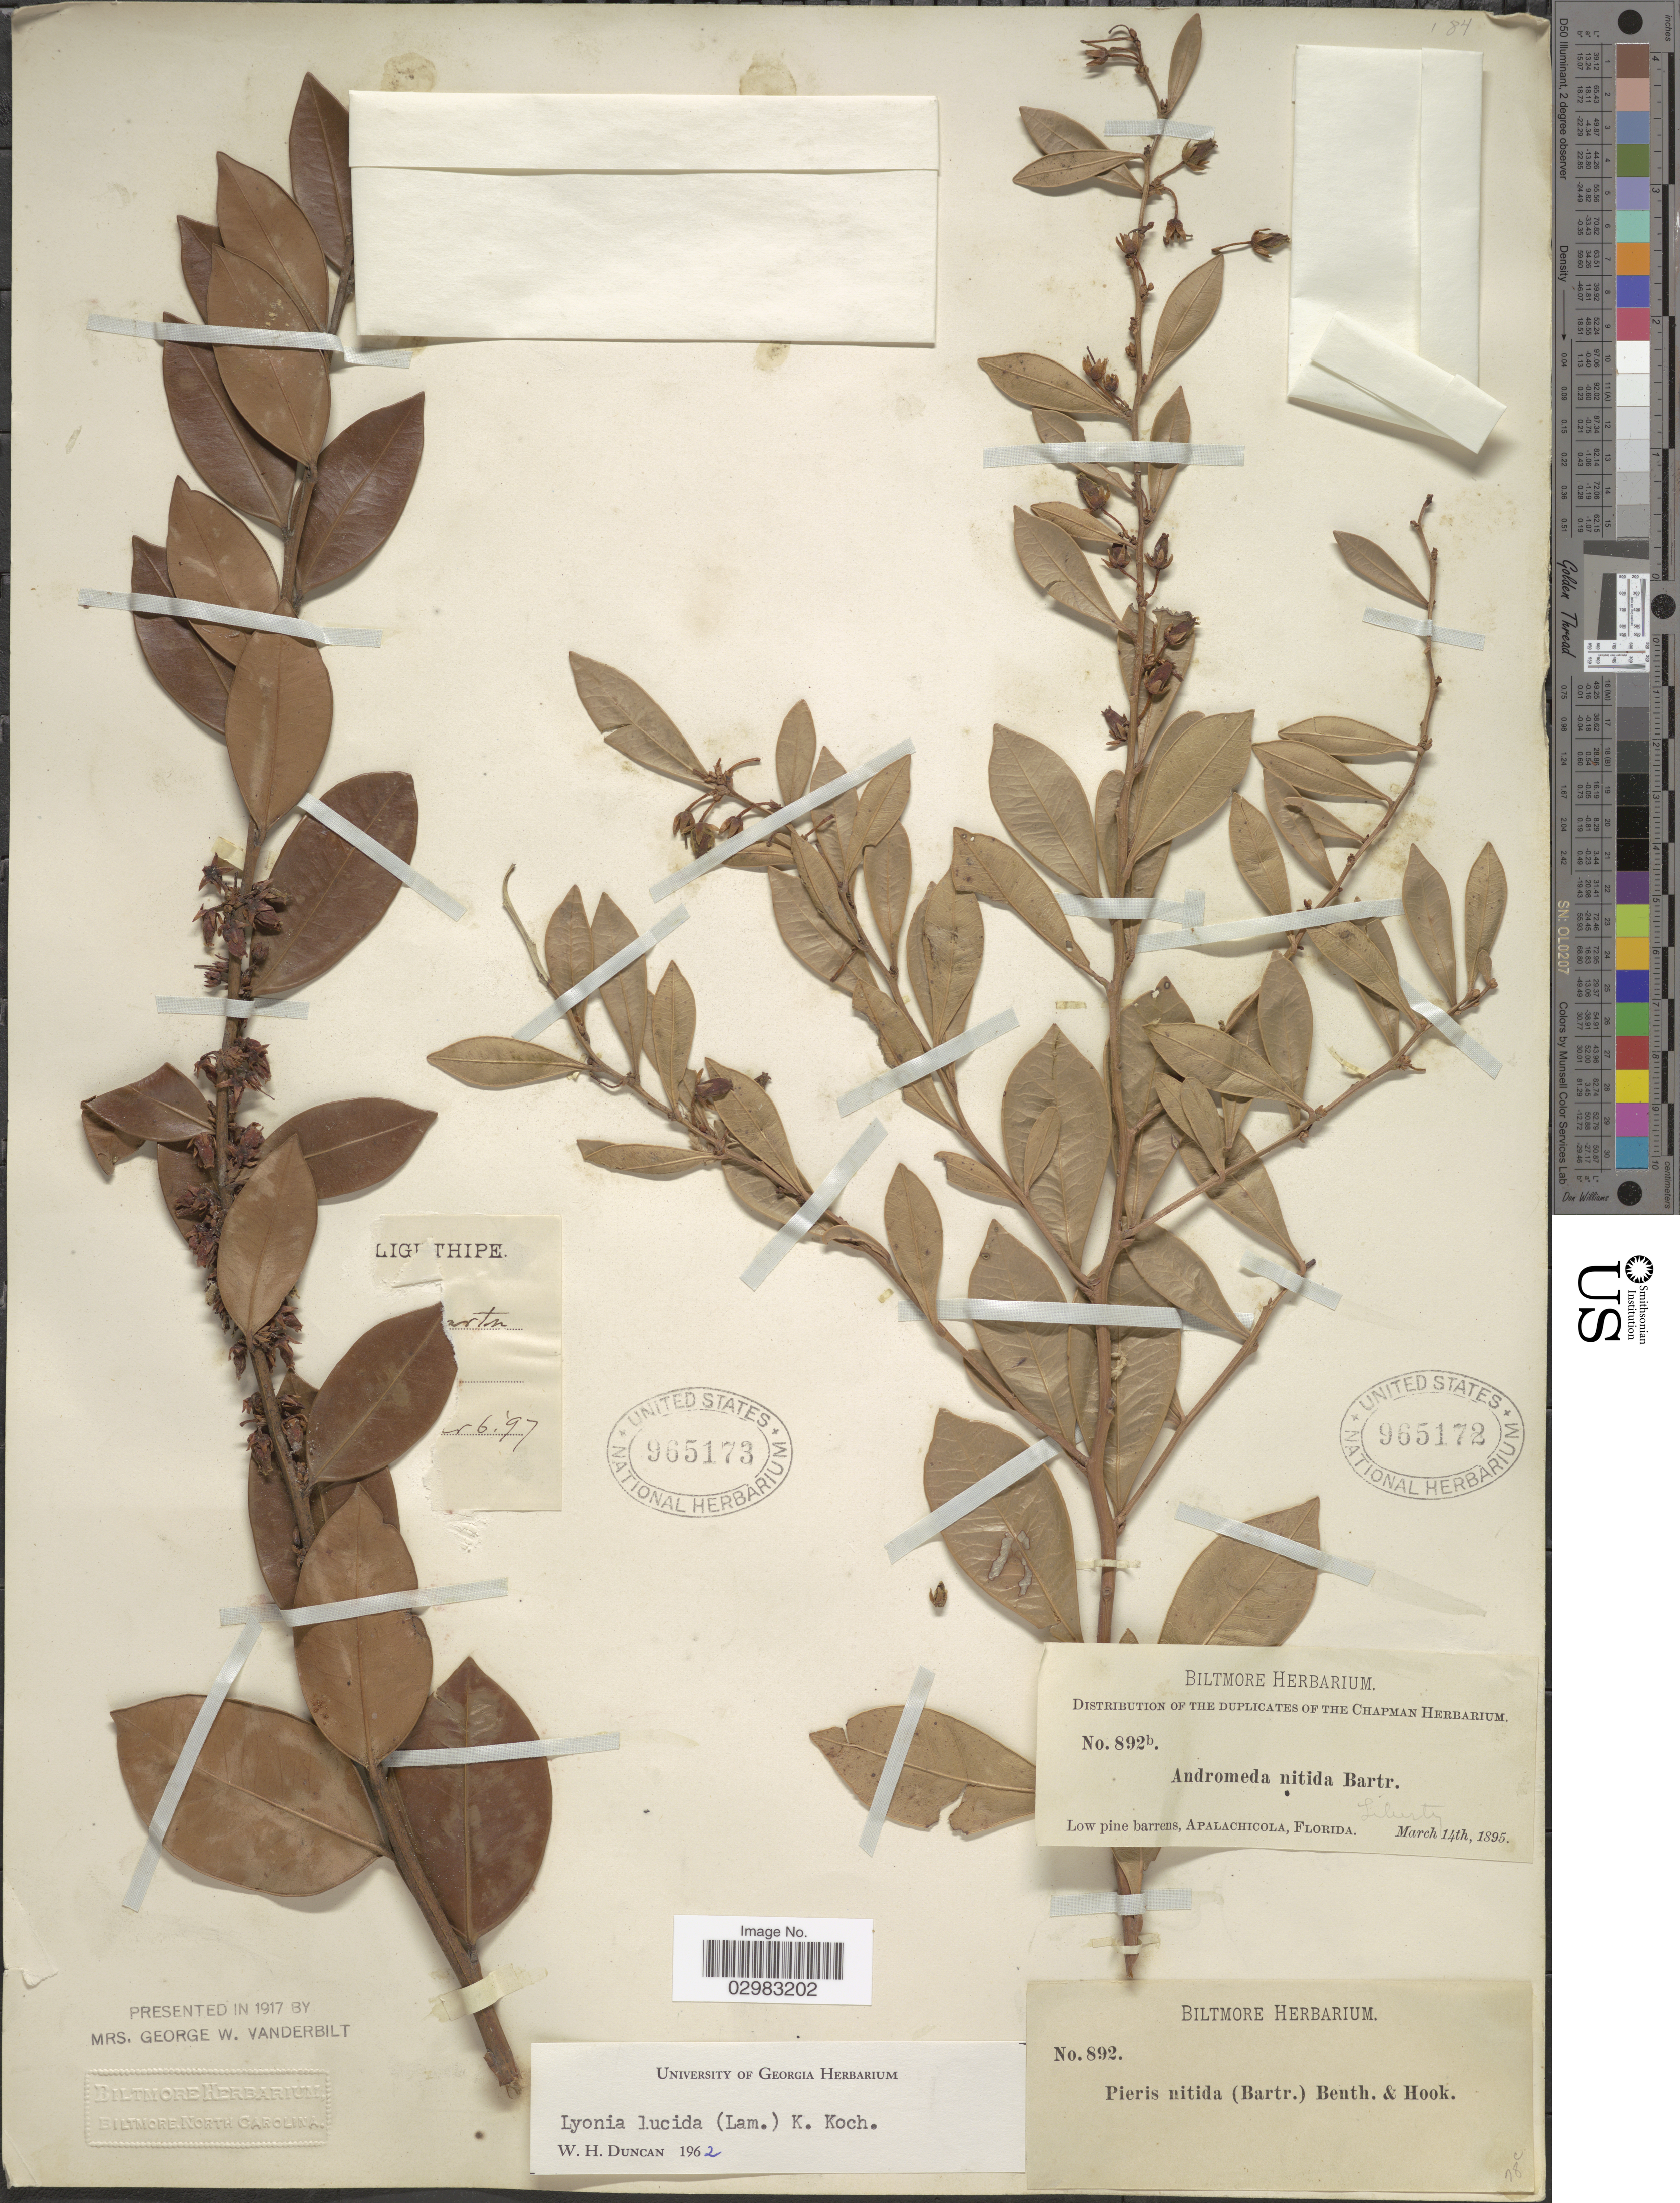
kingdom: Plantae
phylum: Tracheophyta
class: Magnoliopsida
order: Ericales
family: Ericaceae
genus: Lyonia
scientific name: Lyonia lucida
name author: K. Koch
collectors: ex herb. Biltmore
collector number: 892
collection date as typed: Transcribed d/m/y: /6/97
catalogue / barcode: US 965173